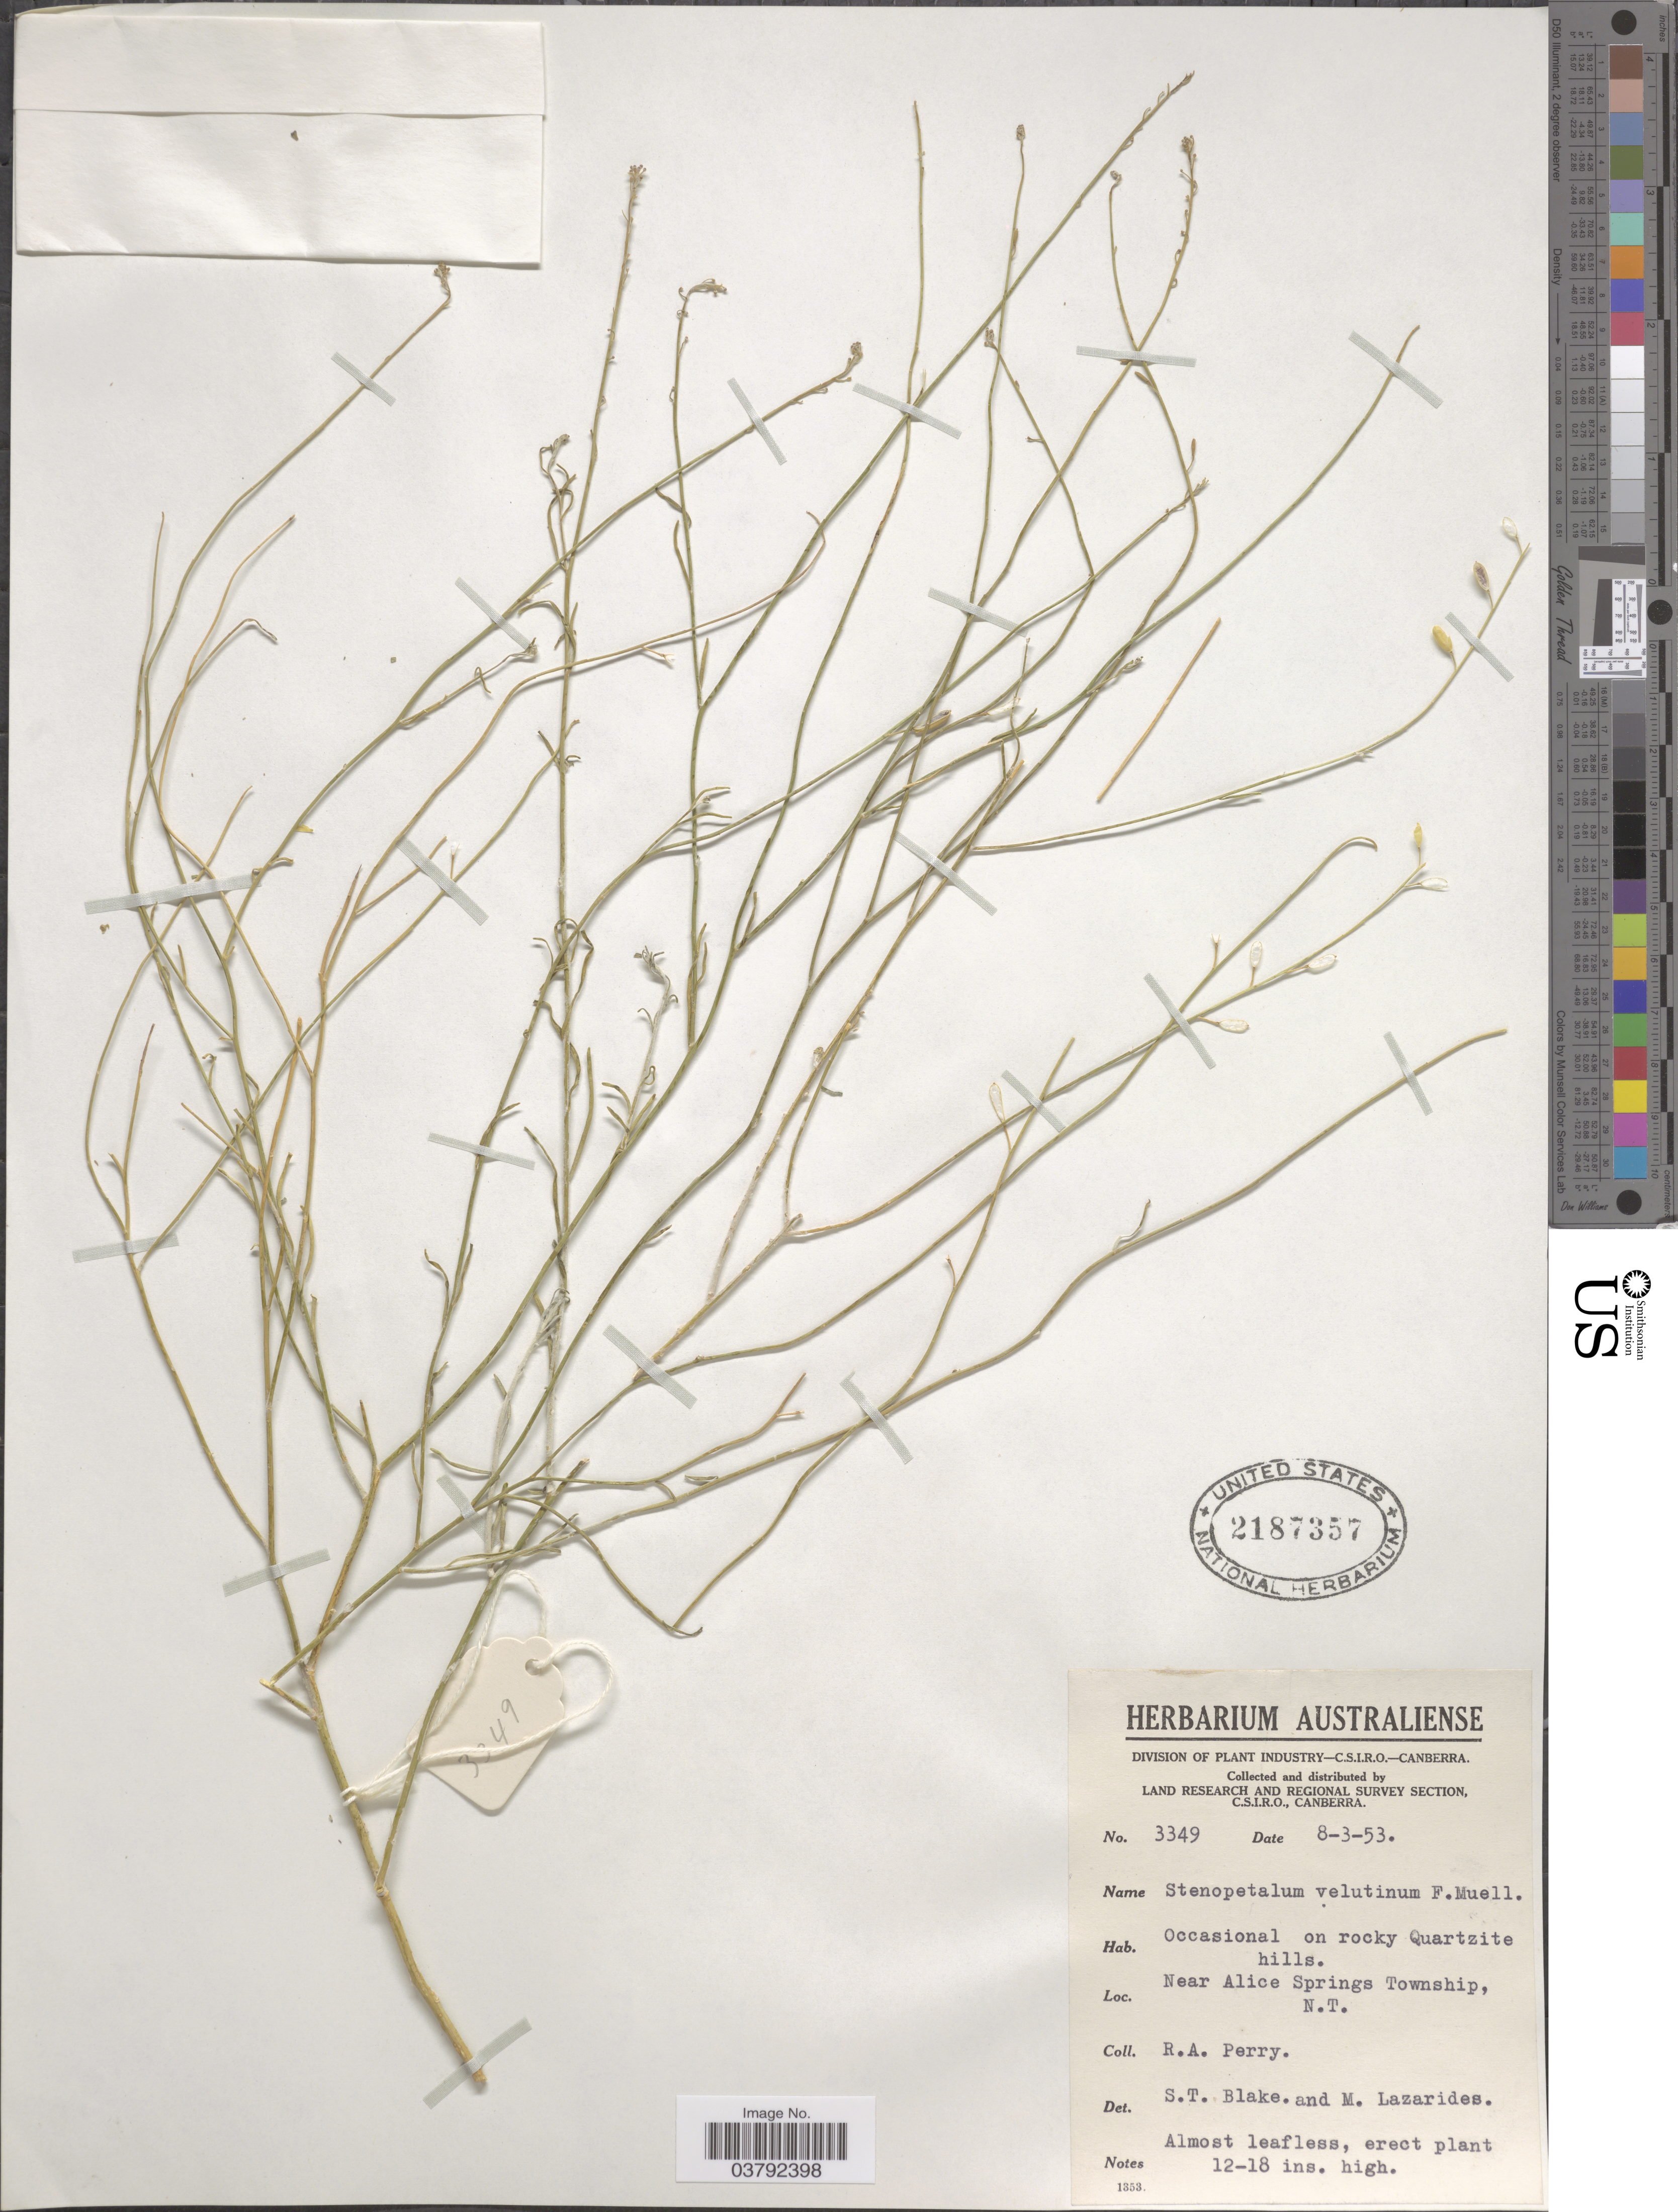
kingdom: Plantae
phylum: Tracheophyta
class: Magnoliopsida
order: Brassicales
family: Brassicaceae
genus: Stenopetalum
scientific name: Stenopetalum velutinum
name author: F. Muell.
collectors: Perry, R. A.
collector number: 3349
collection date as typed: Transcribed d/m/y: 8/3/53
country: Australia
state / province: Northern Territory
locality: Near Alice Springs Township.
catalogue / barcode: US 2187357